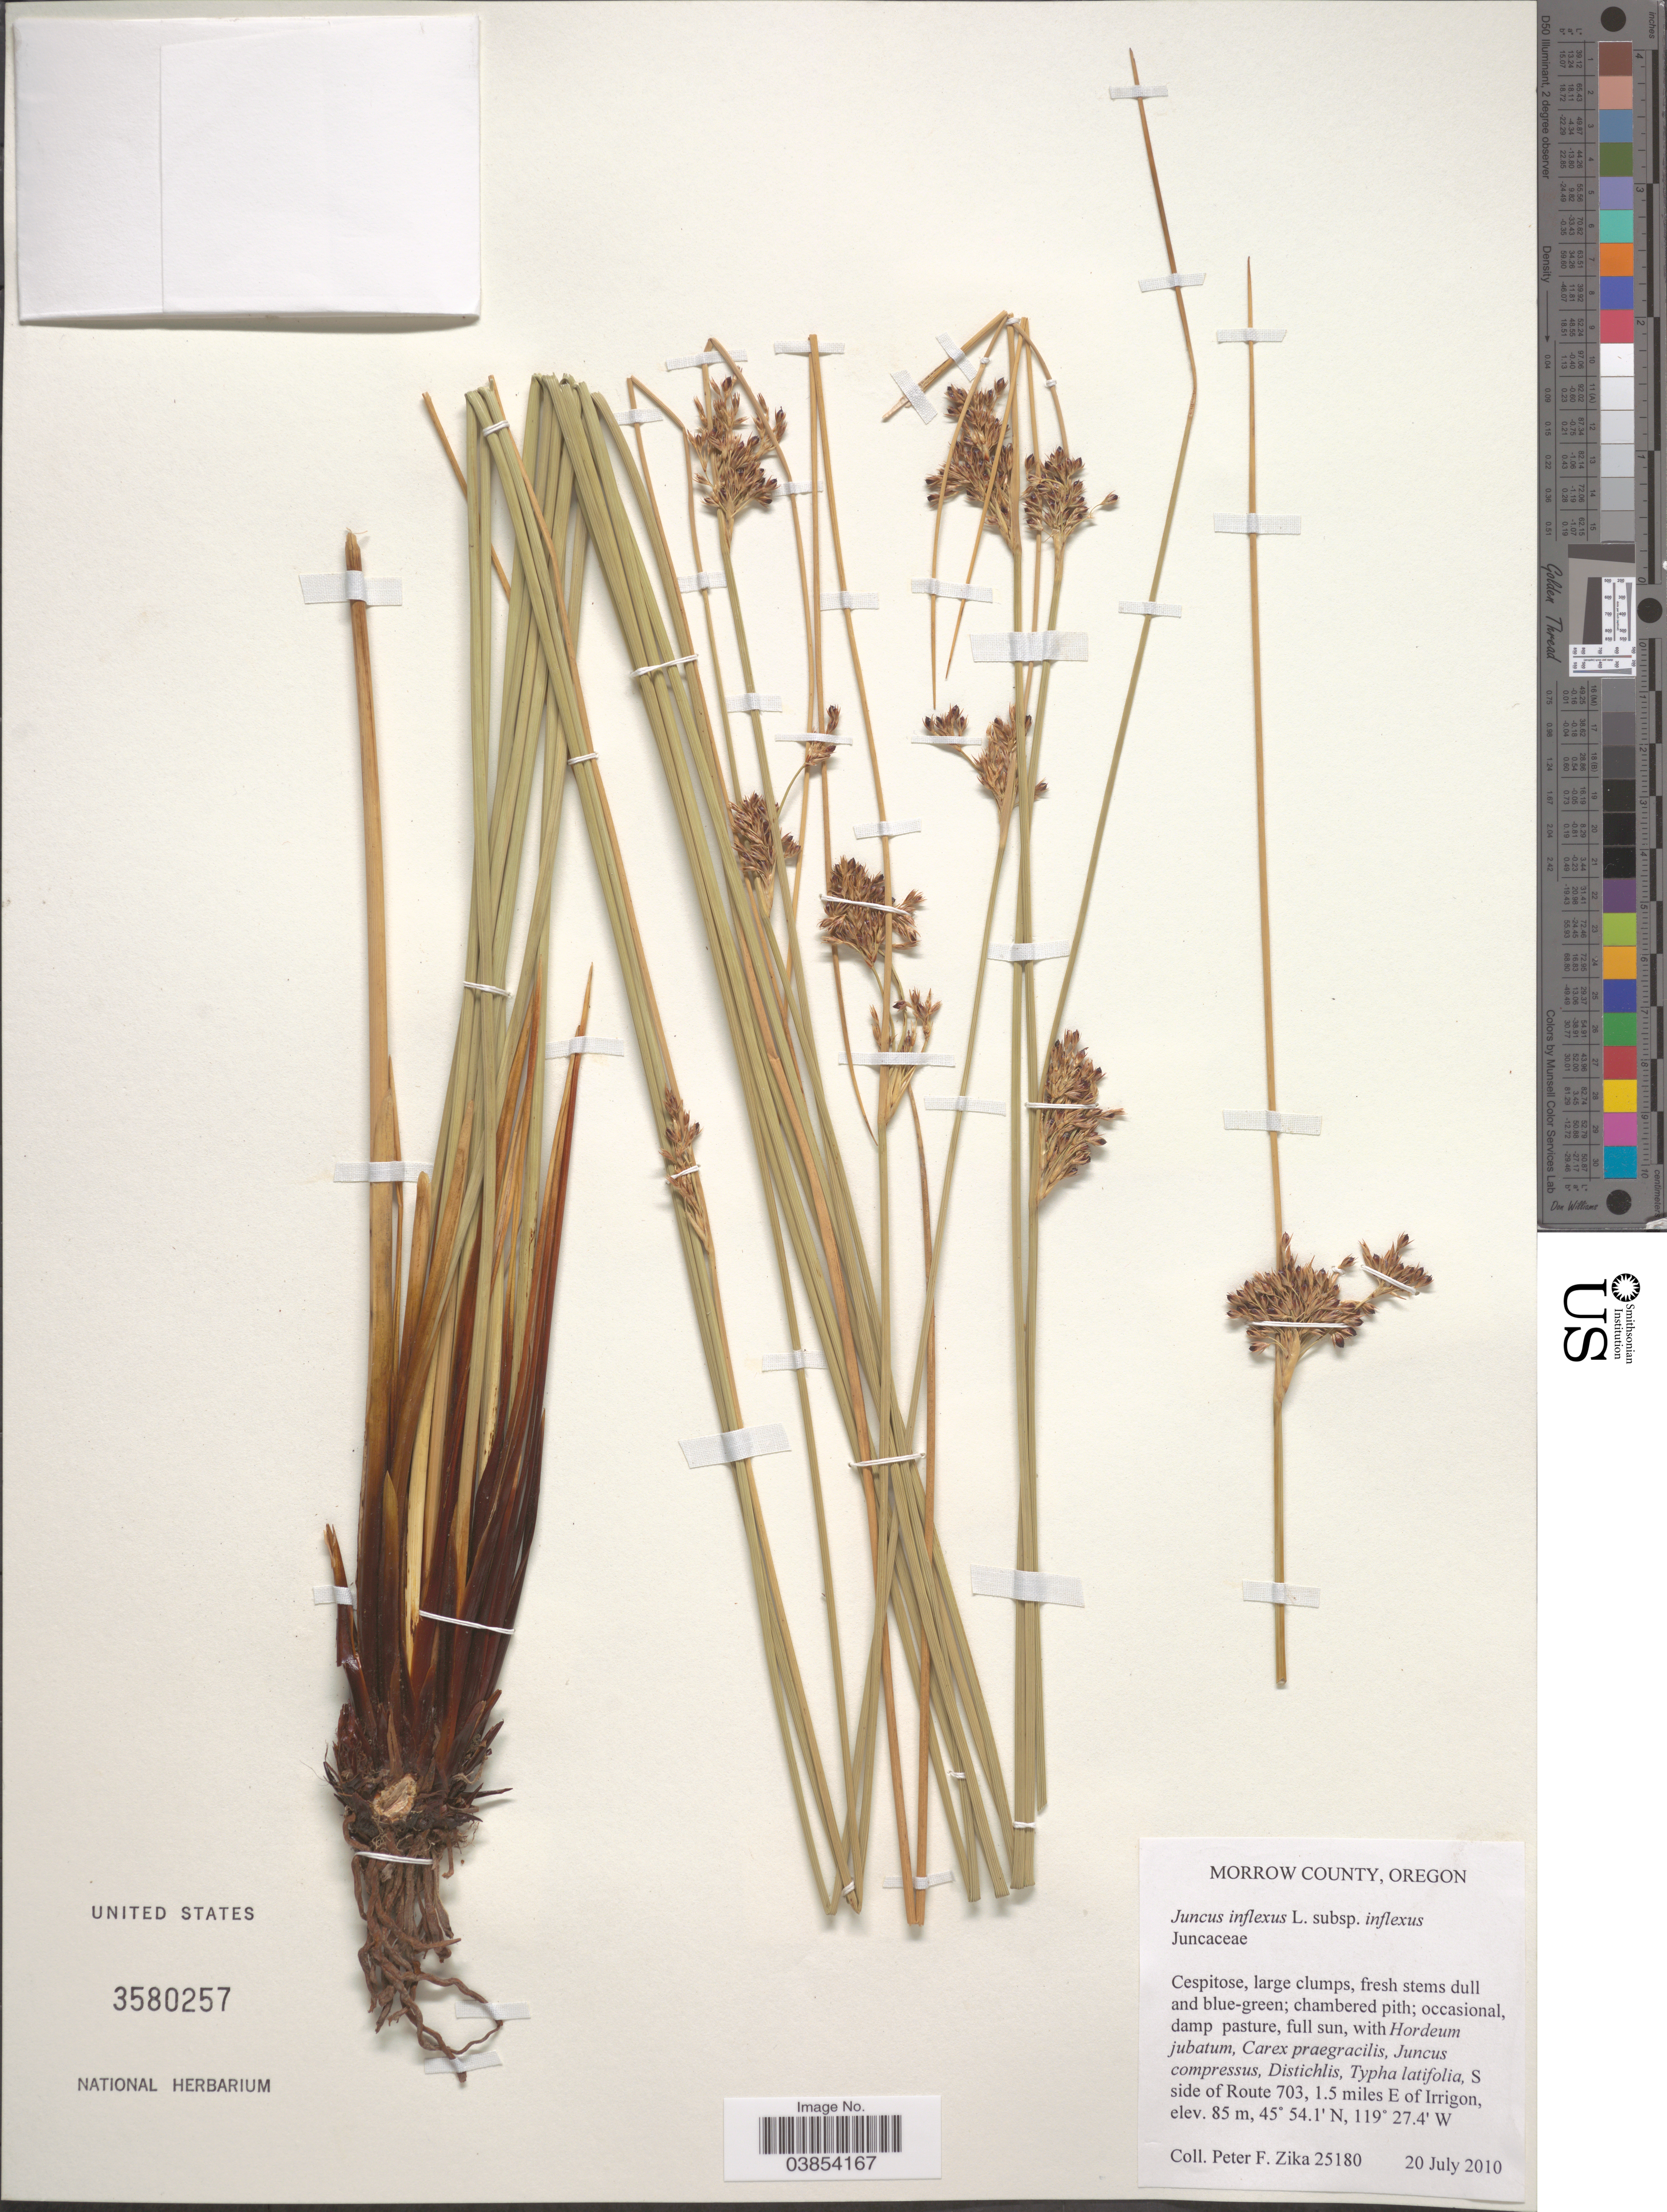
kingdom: Plantae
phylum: Tracheophyta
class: Liliopsida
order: Poales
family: Juncaceae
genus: Juncus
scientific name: Juncus inflexus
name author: L.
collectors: P. F. Zika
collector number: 25180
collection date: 2010-07-20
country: United States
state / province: Oregon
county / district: Morrow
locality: Morrow County. S side of Route 703, 1.5 miles E of Irrigon.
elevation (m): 85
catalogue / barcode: US 3580257